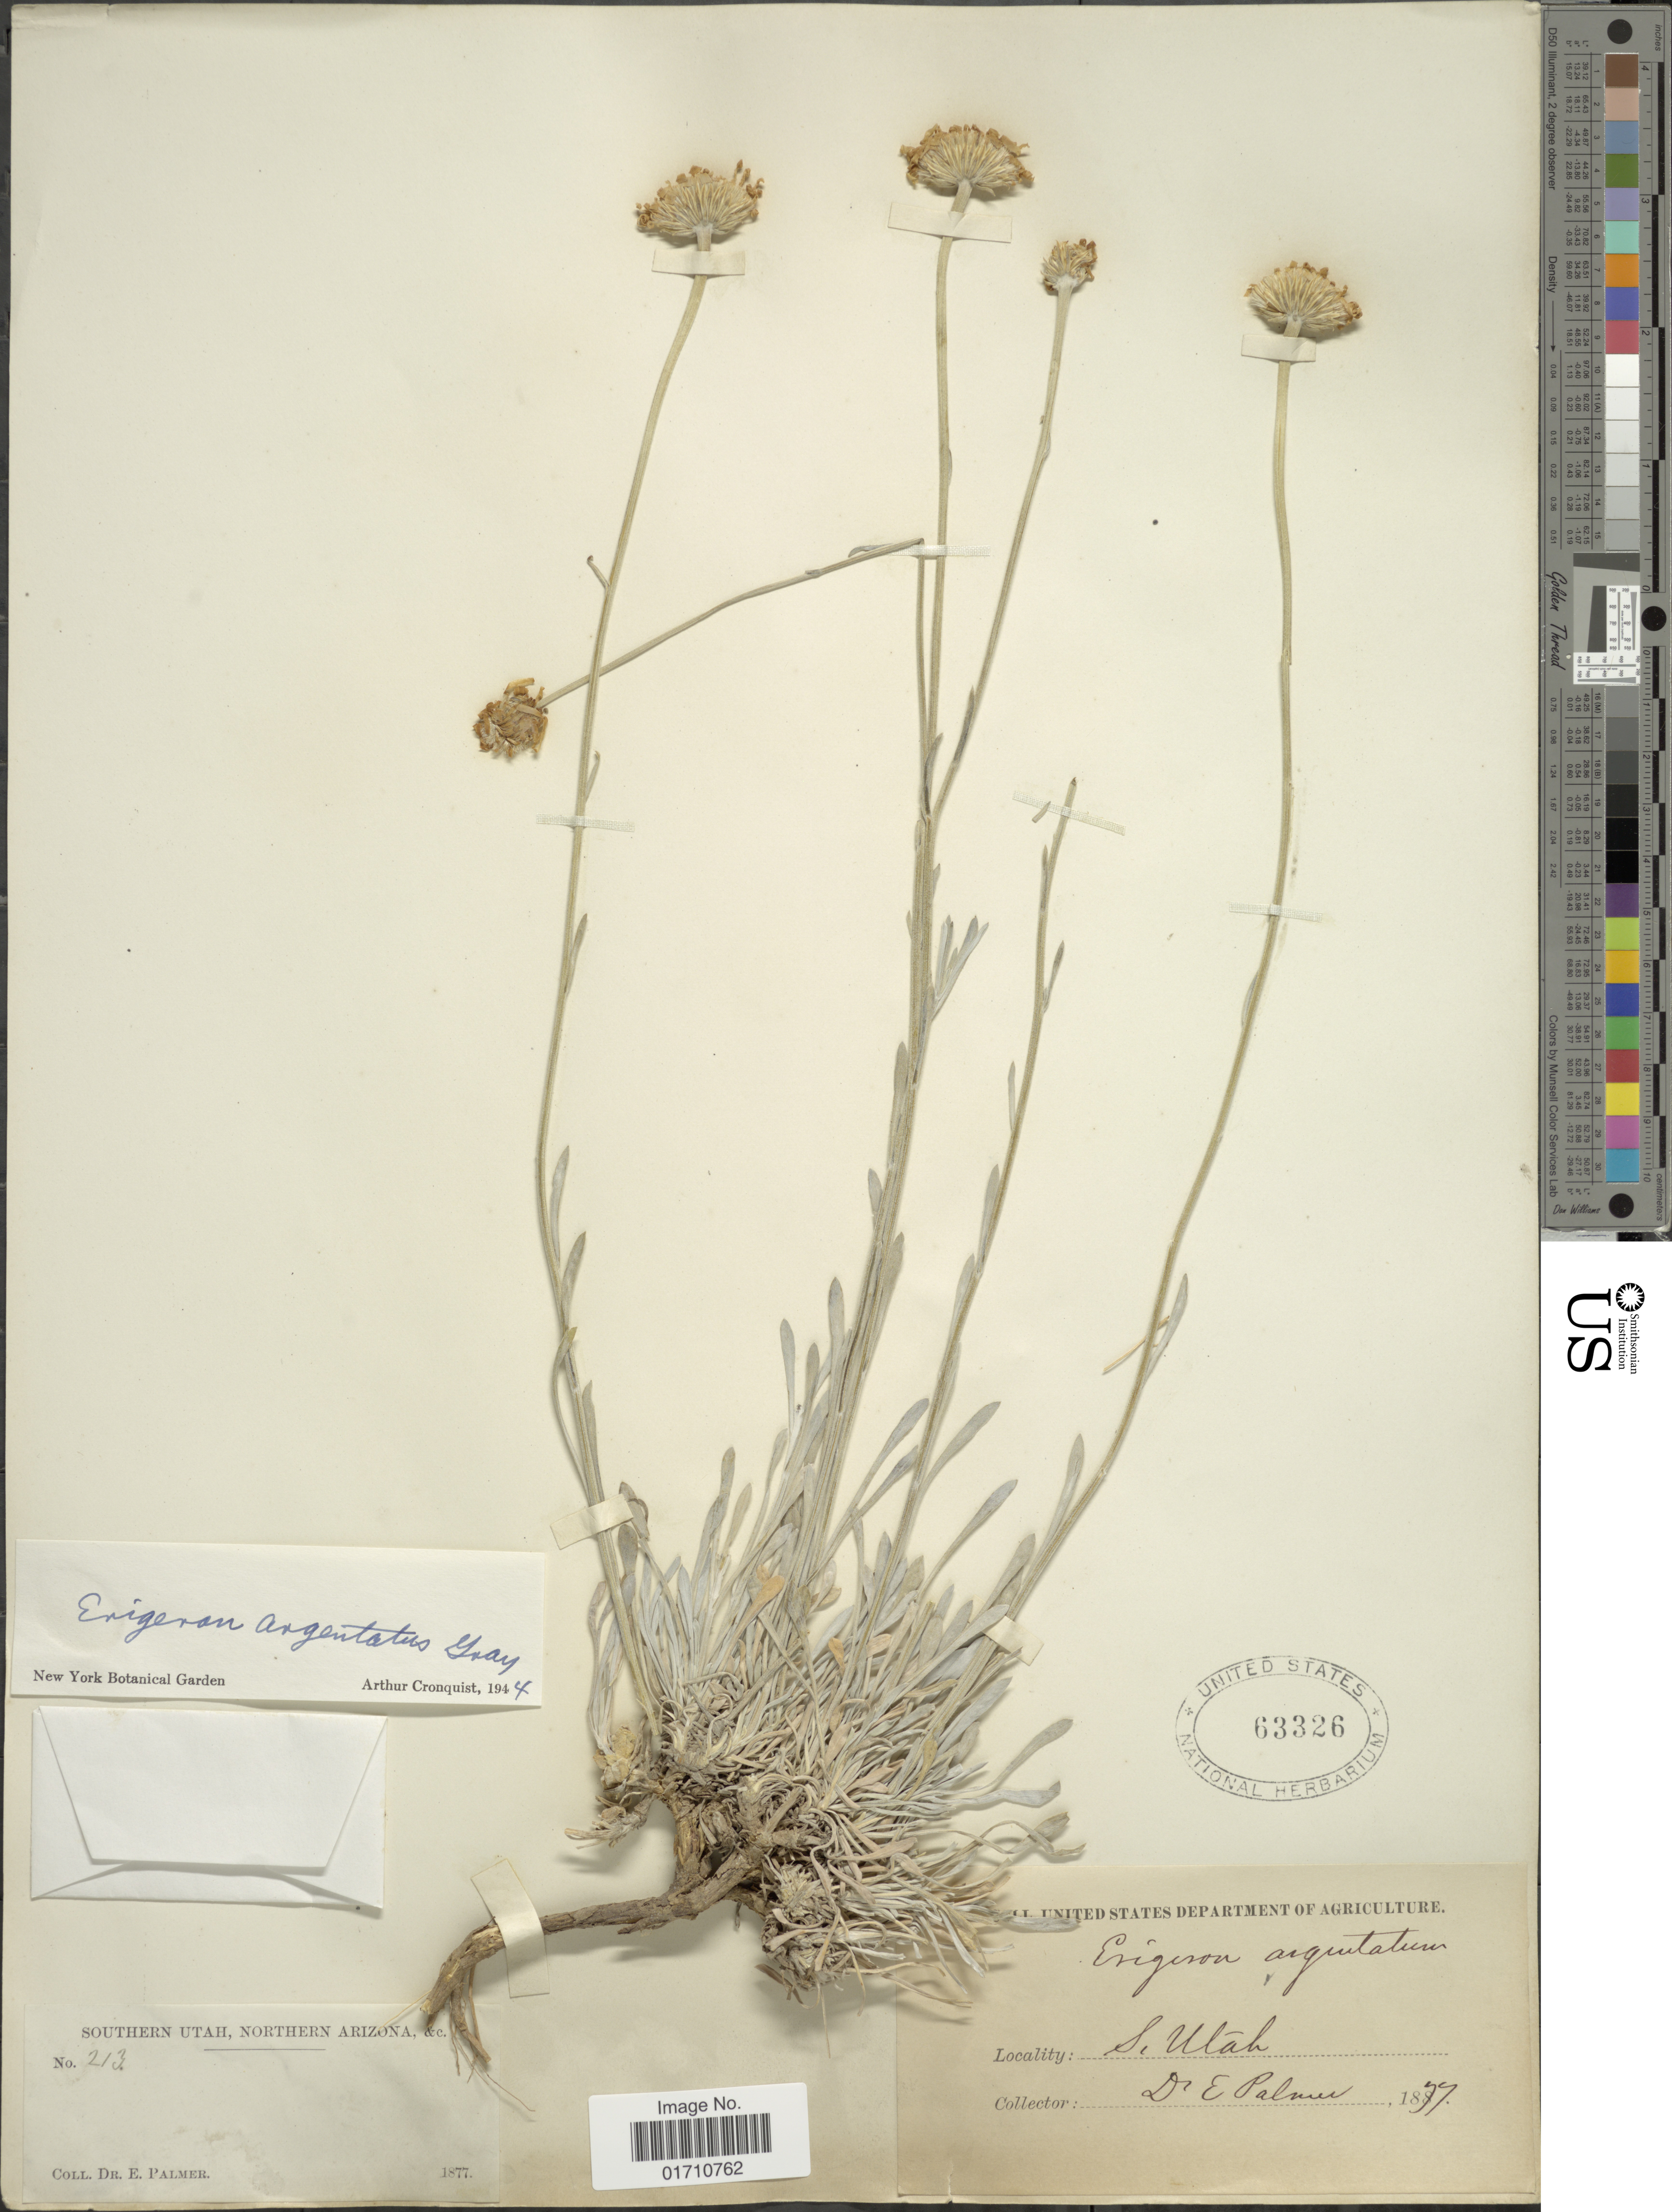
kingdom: Plantae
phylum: Tracheophyta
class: Magnoliopsida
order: Asterales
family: Asteraceae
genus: Erigeron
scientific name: Erigeron argentatus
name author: A. Gray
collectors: E. Palmer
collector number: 213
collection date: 1877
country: United States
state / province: Utah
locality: Southern Utah, Northern Arizona & c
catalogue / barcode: US 63326